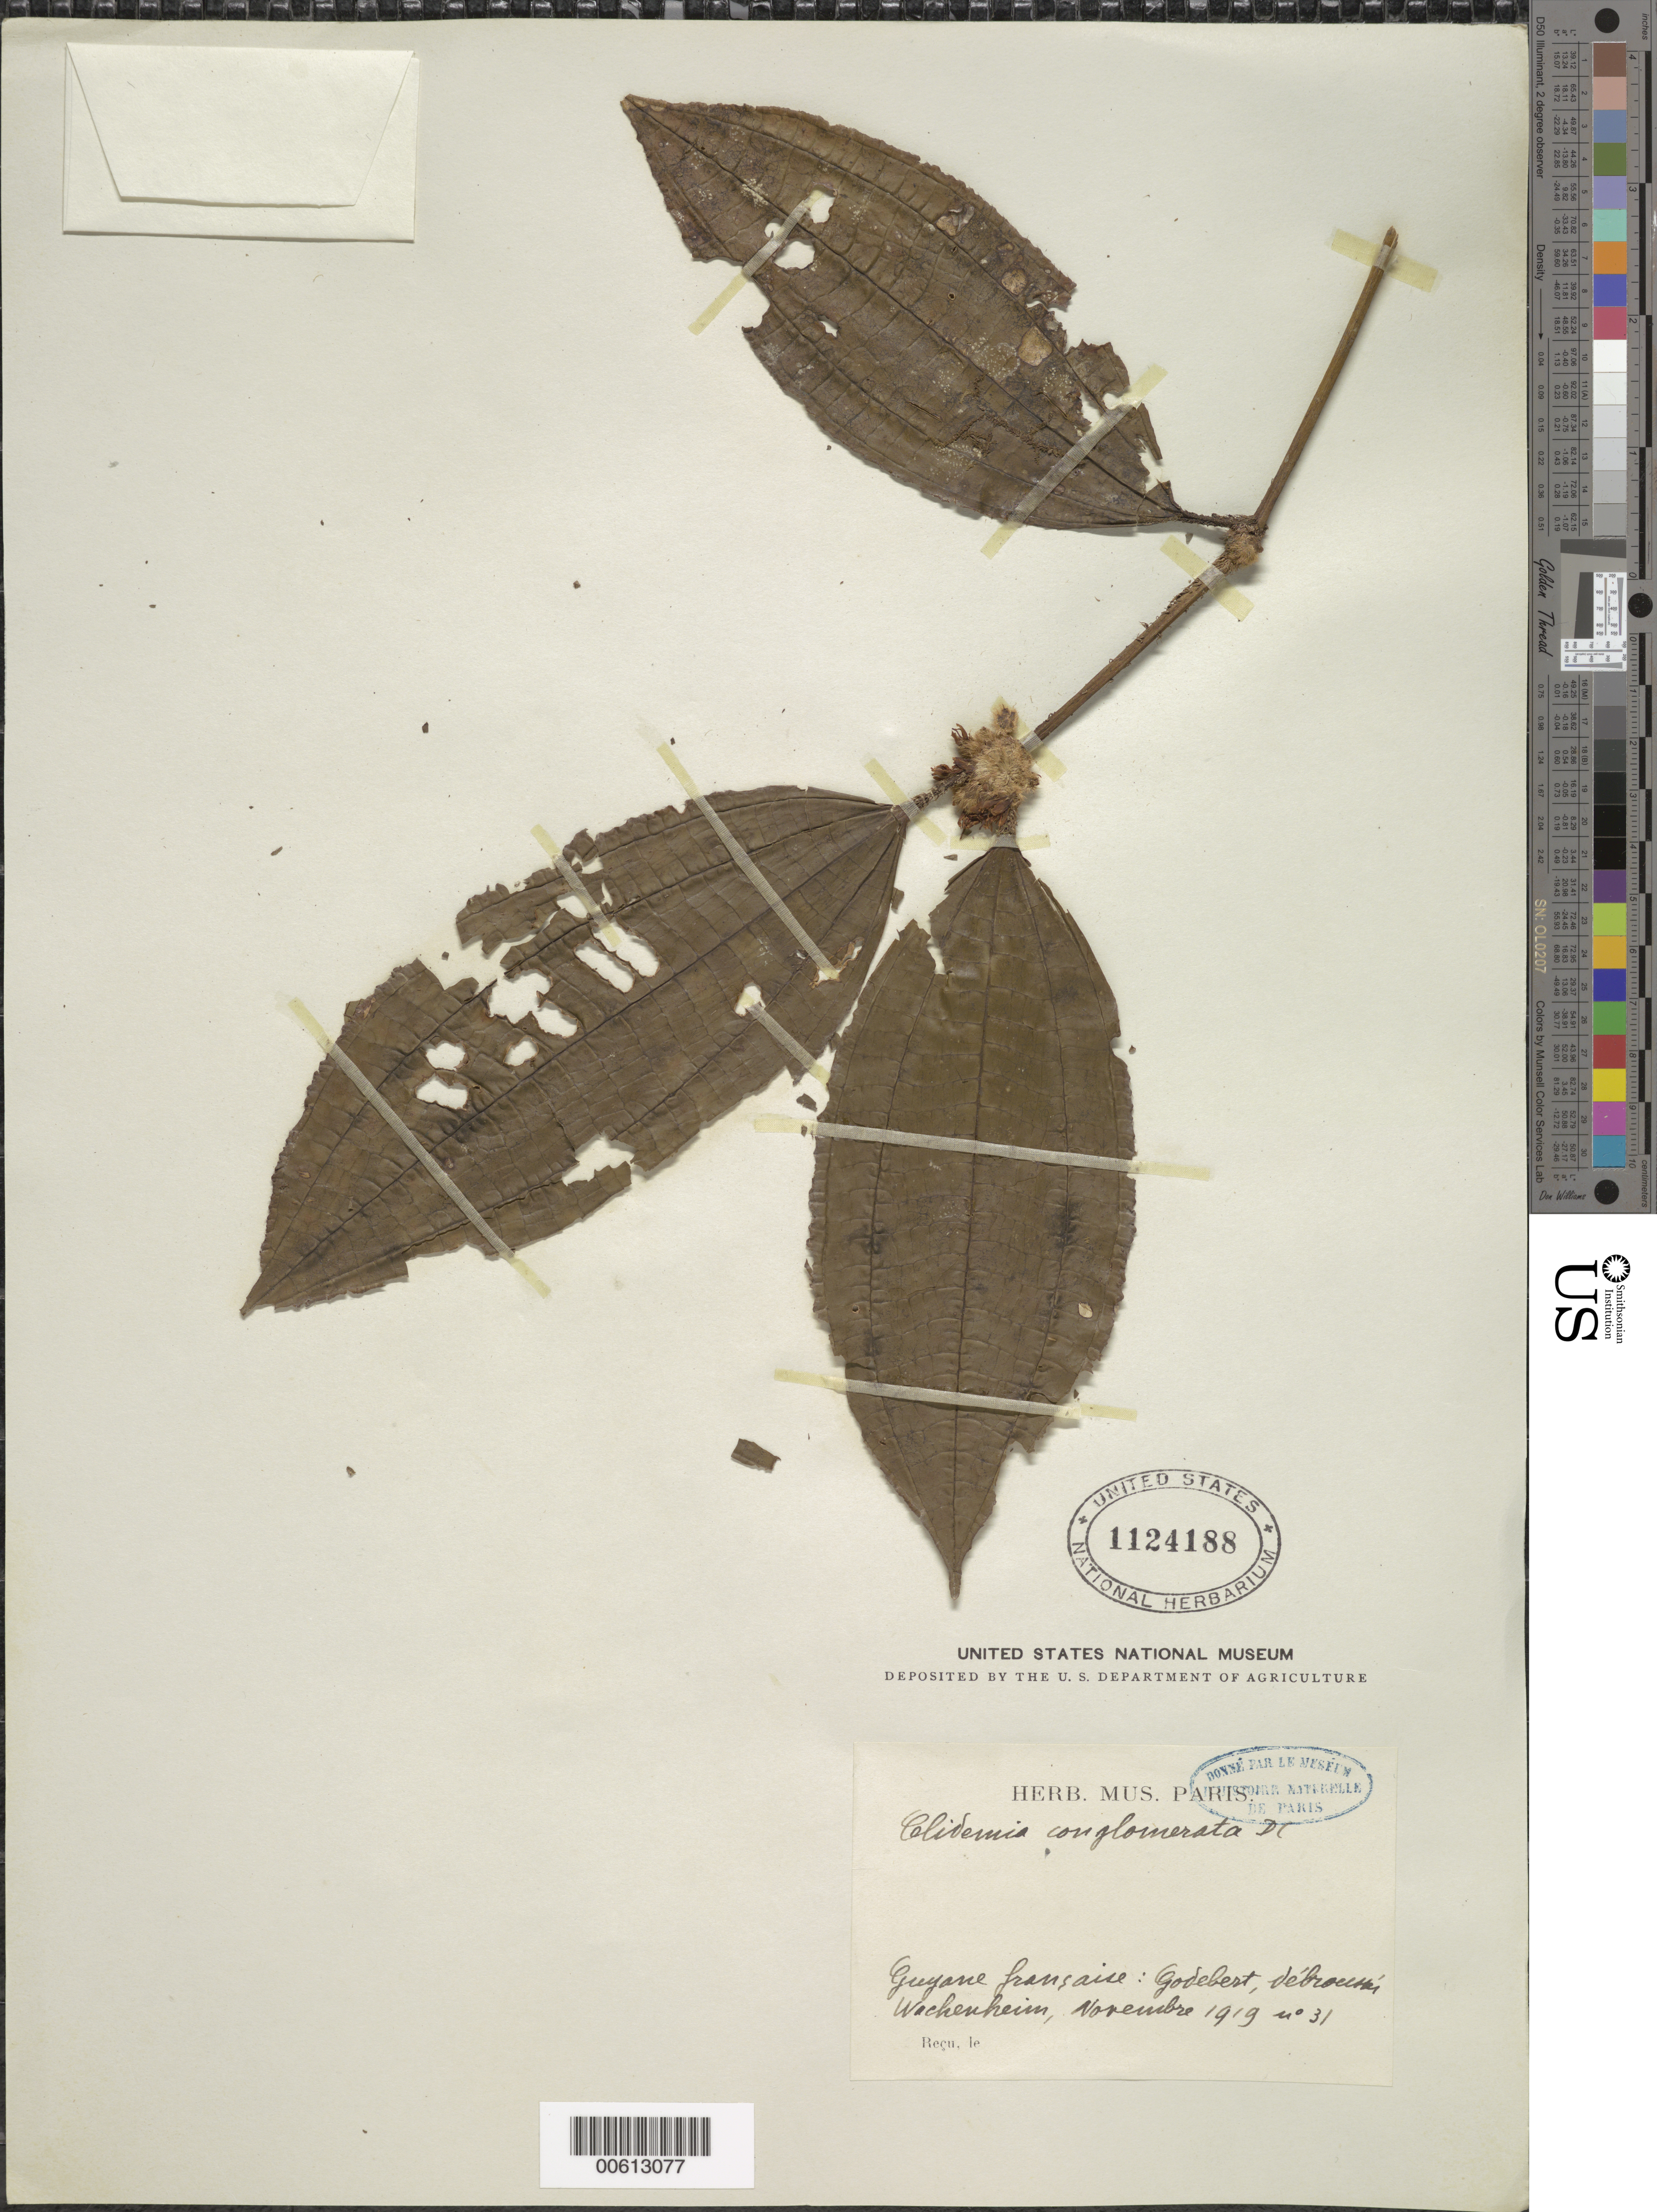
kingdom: Plantae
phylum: Tracheophyta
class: Magnoliopsida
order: Myrtales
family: Melastomataceae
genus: Clidemia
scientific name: Clidemia conglomerata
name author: DC.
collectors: G. Wachenheim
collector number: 31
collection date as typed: Nov-19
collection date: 1919-11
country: French Guiana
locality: Godebert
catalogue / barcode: US 1124188